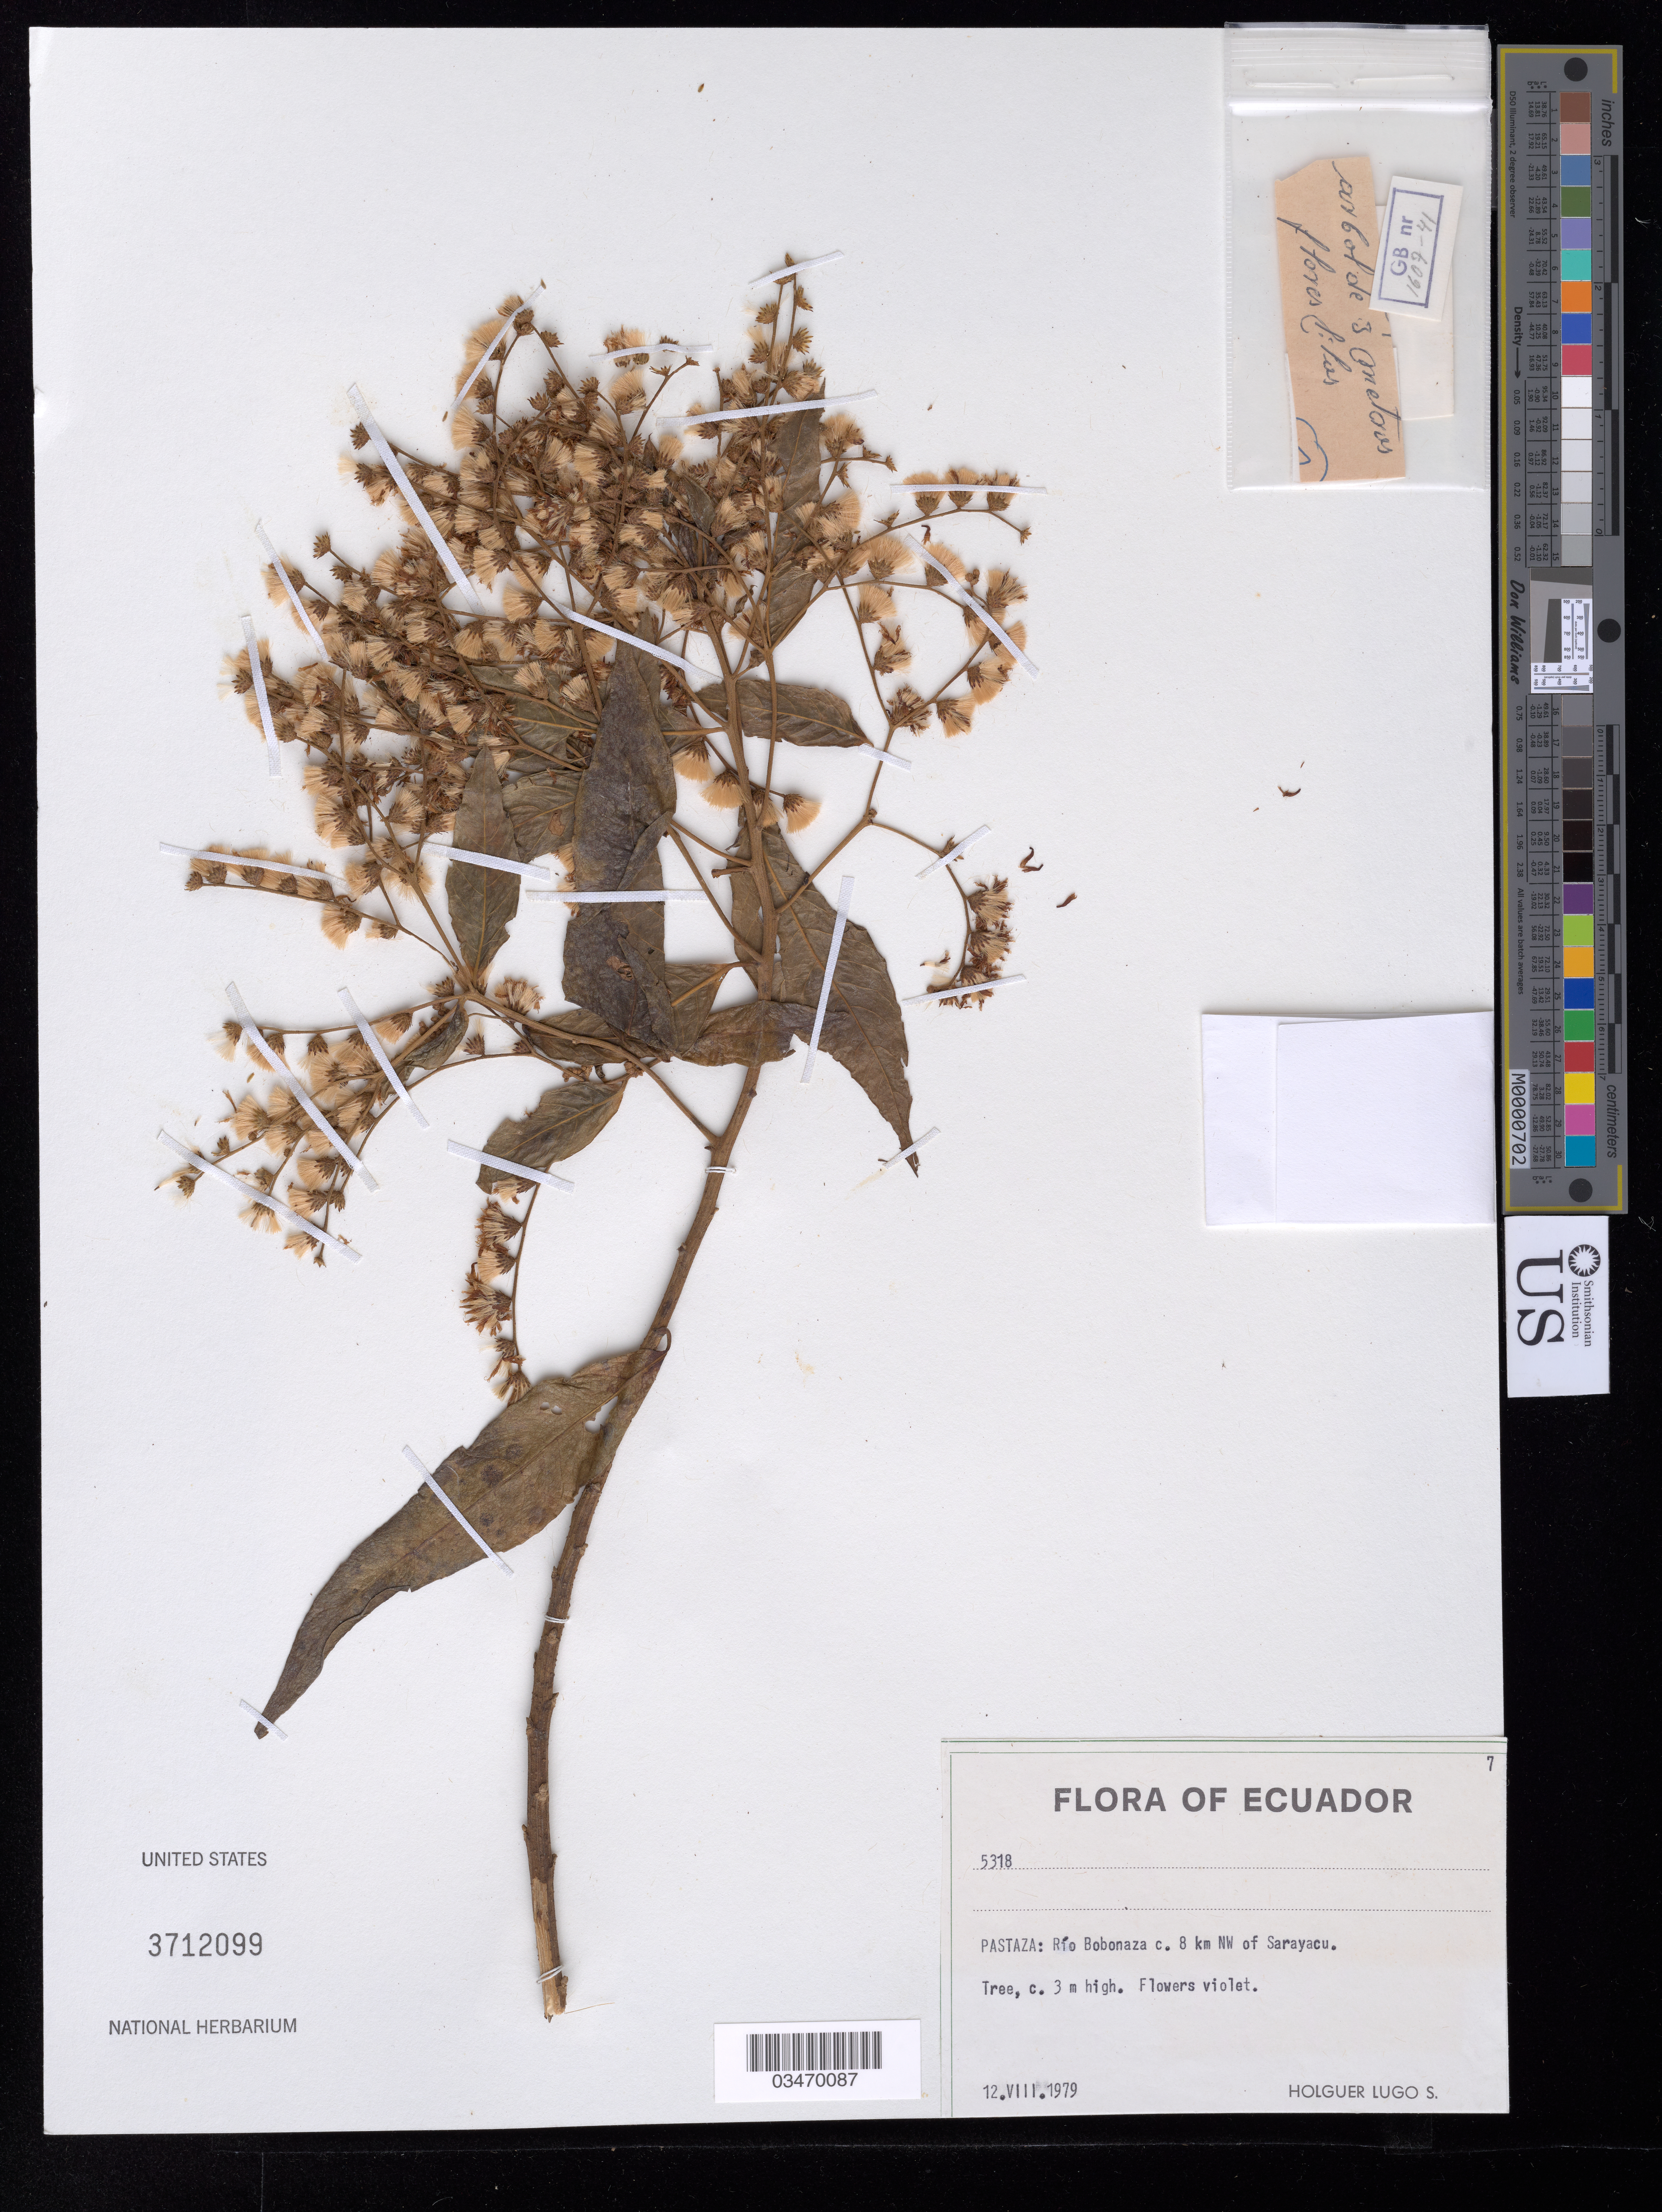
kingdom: Plantae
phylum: Tracheophyta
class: Magnoliopsida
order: Asterales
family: Asteraceae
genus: Vernonanthura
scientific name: Vernonanthura patens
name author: (Kunth) H. Rob.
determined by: Renon, Polla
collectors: H. Lugo S.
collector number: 5318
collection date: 1979-08-12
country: Ecuador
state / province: Pastaza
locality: Río Bobonaza c. 8 km NW of Sarayacu.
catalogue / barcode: US 3712099